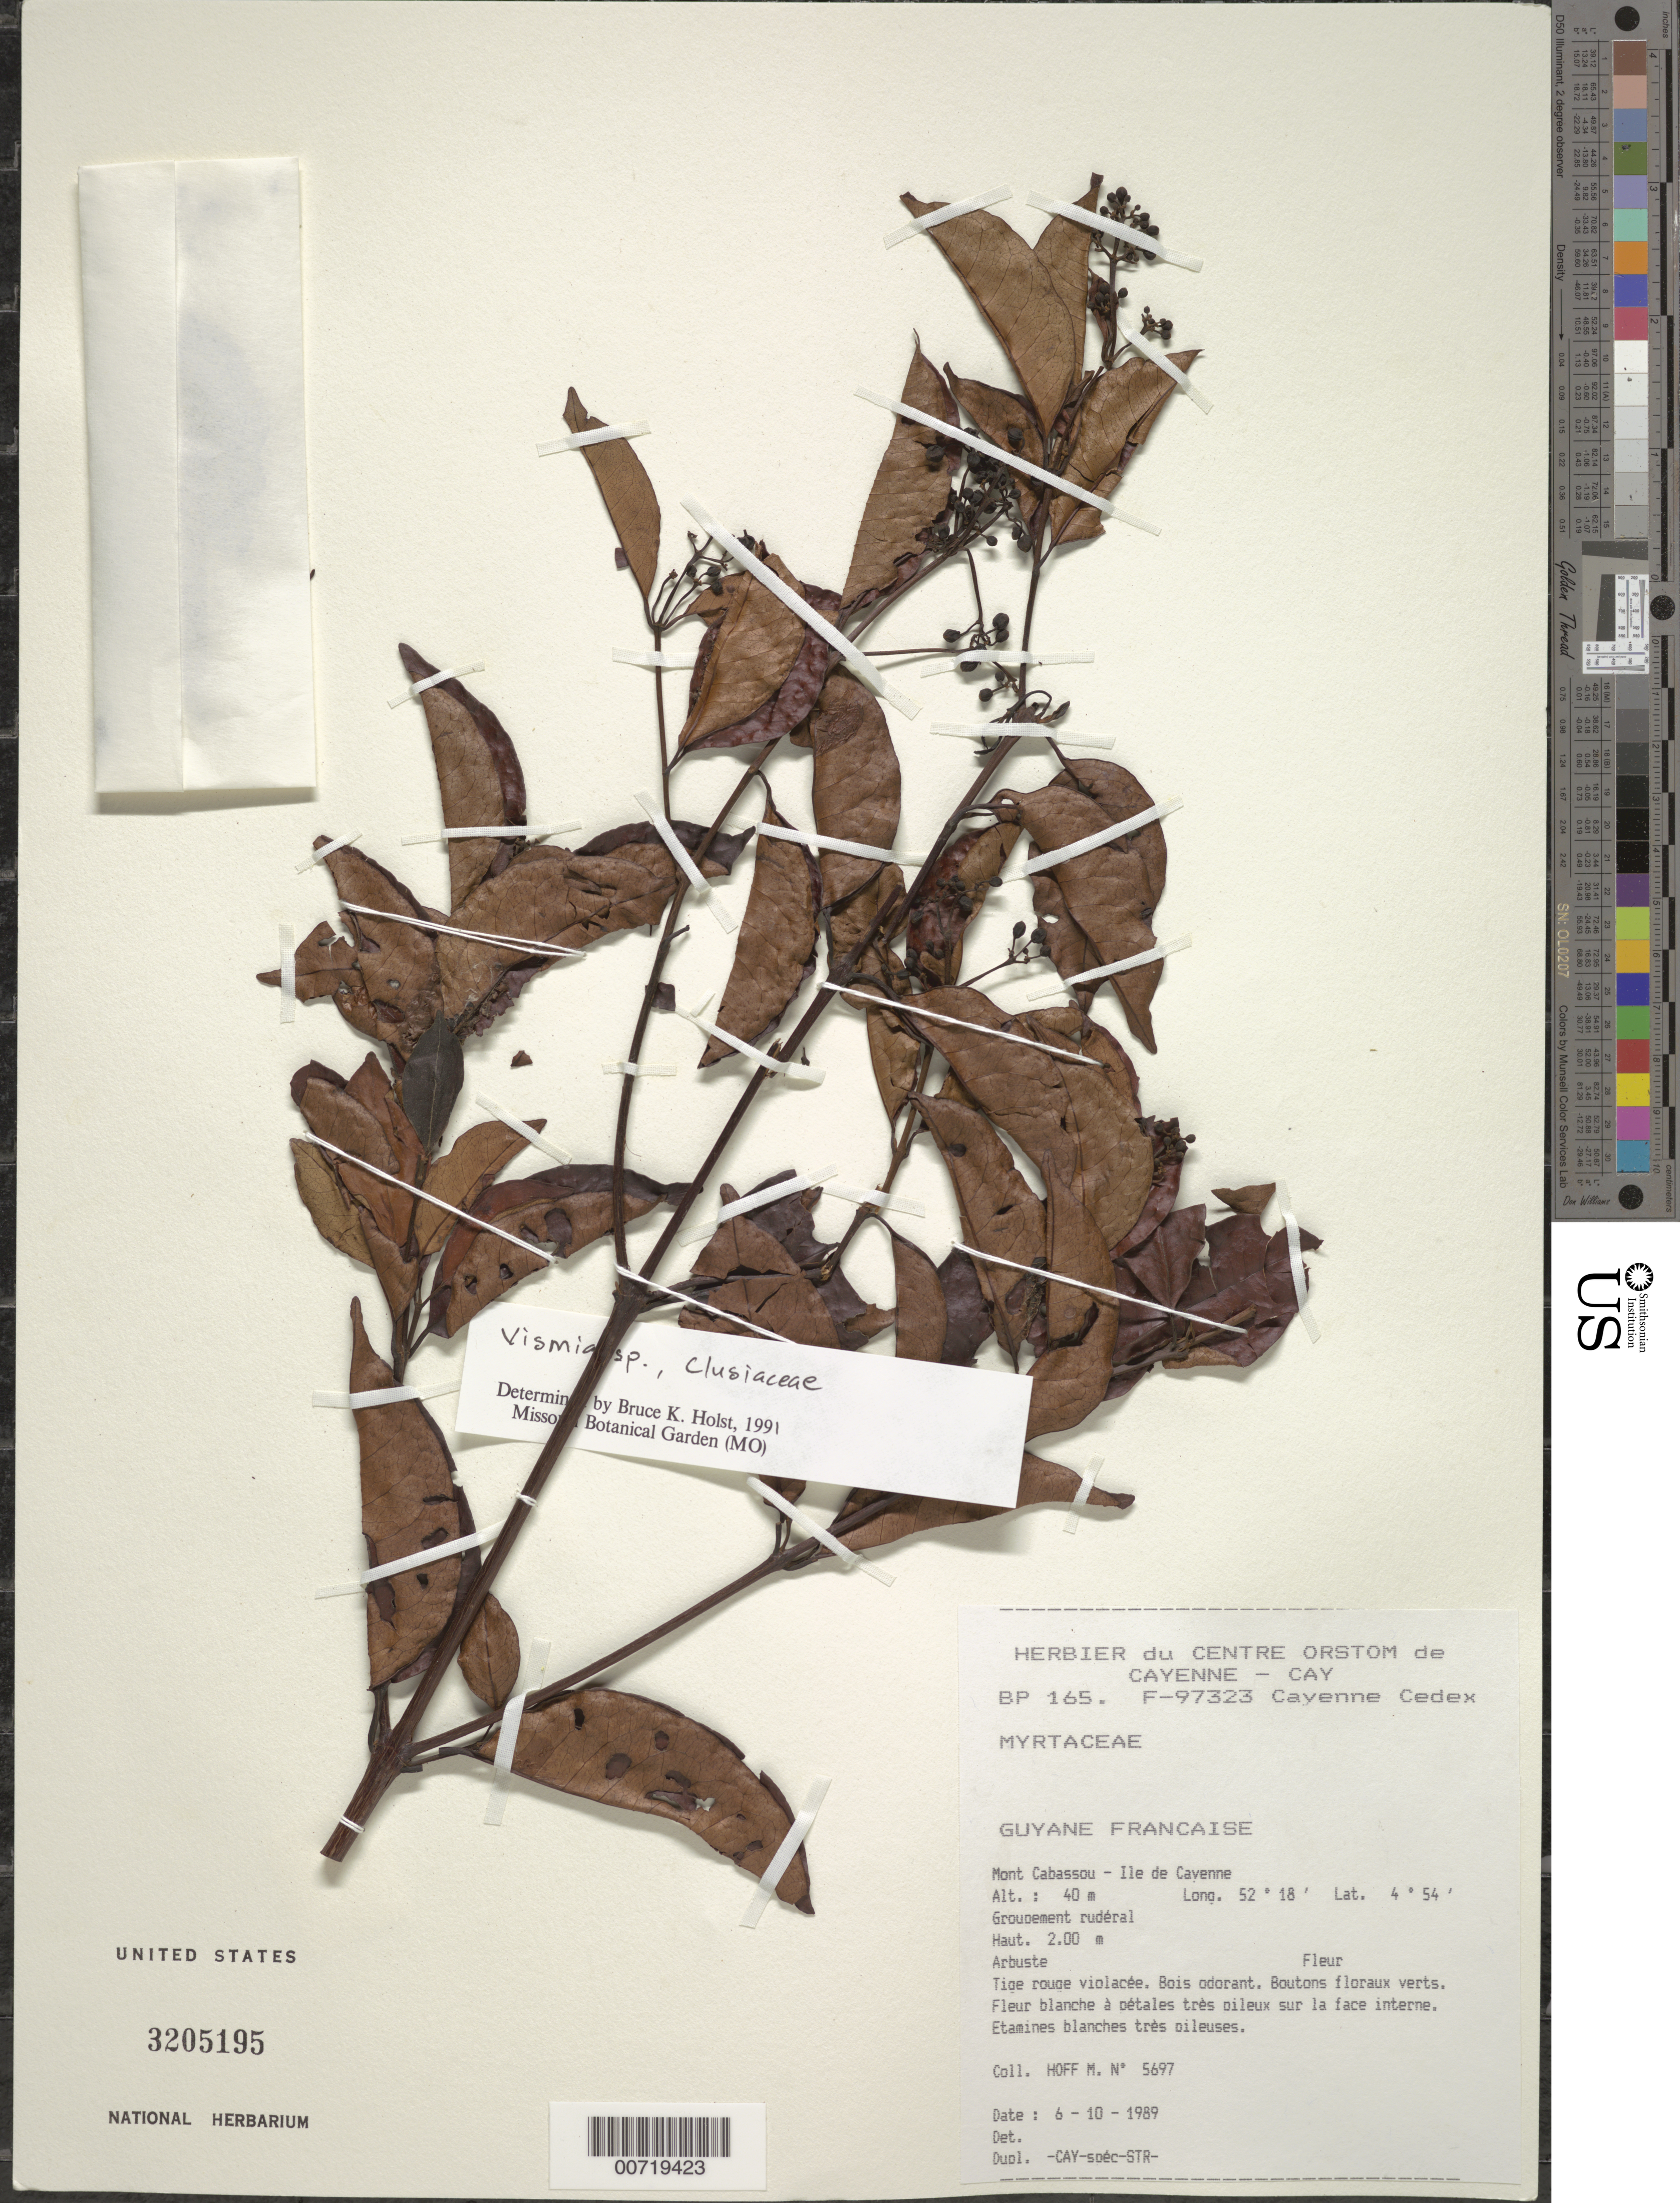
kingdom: Plantae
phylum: Tracheophyta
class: Magnoliopsida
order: Malpighiales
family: Hypericaceae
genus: Vismia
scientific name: Vismia sp.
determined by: Holst, Bruce K.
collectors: M. Hoff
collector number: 5697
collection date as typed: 6-Oct-89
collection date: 1989-10-06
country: French Guiana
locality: Mont Cabassou, Ile de Cayenne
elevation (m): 40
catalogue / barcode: US 3205195